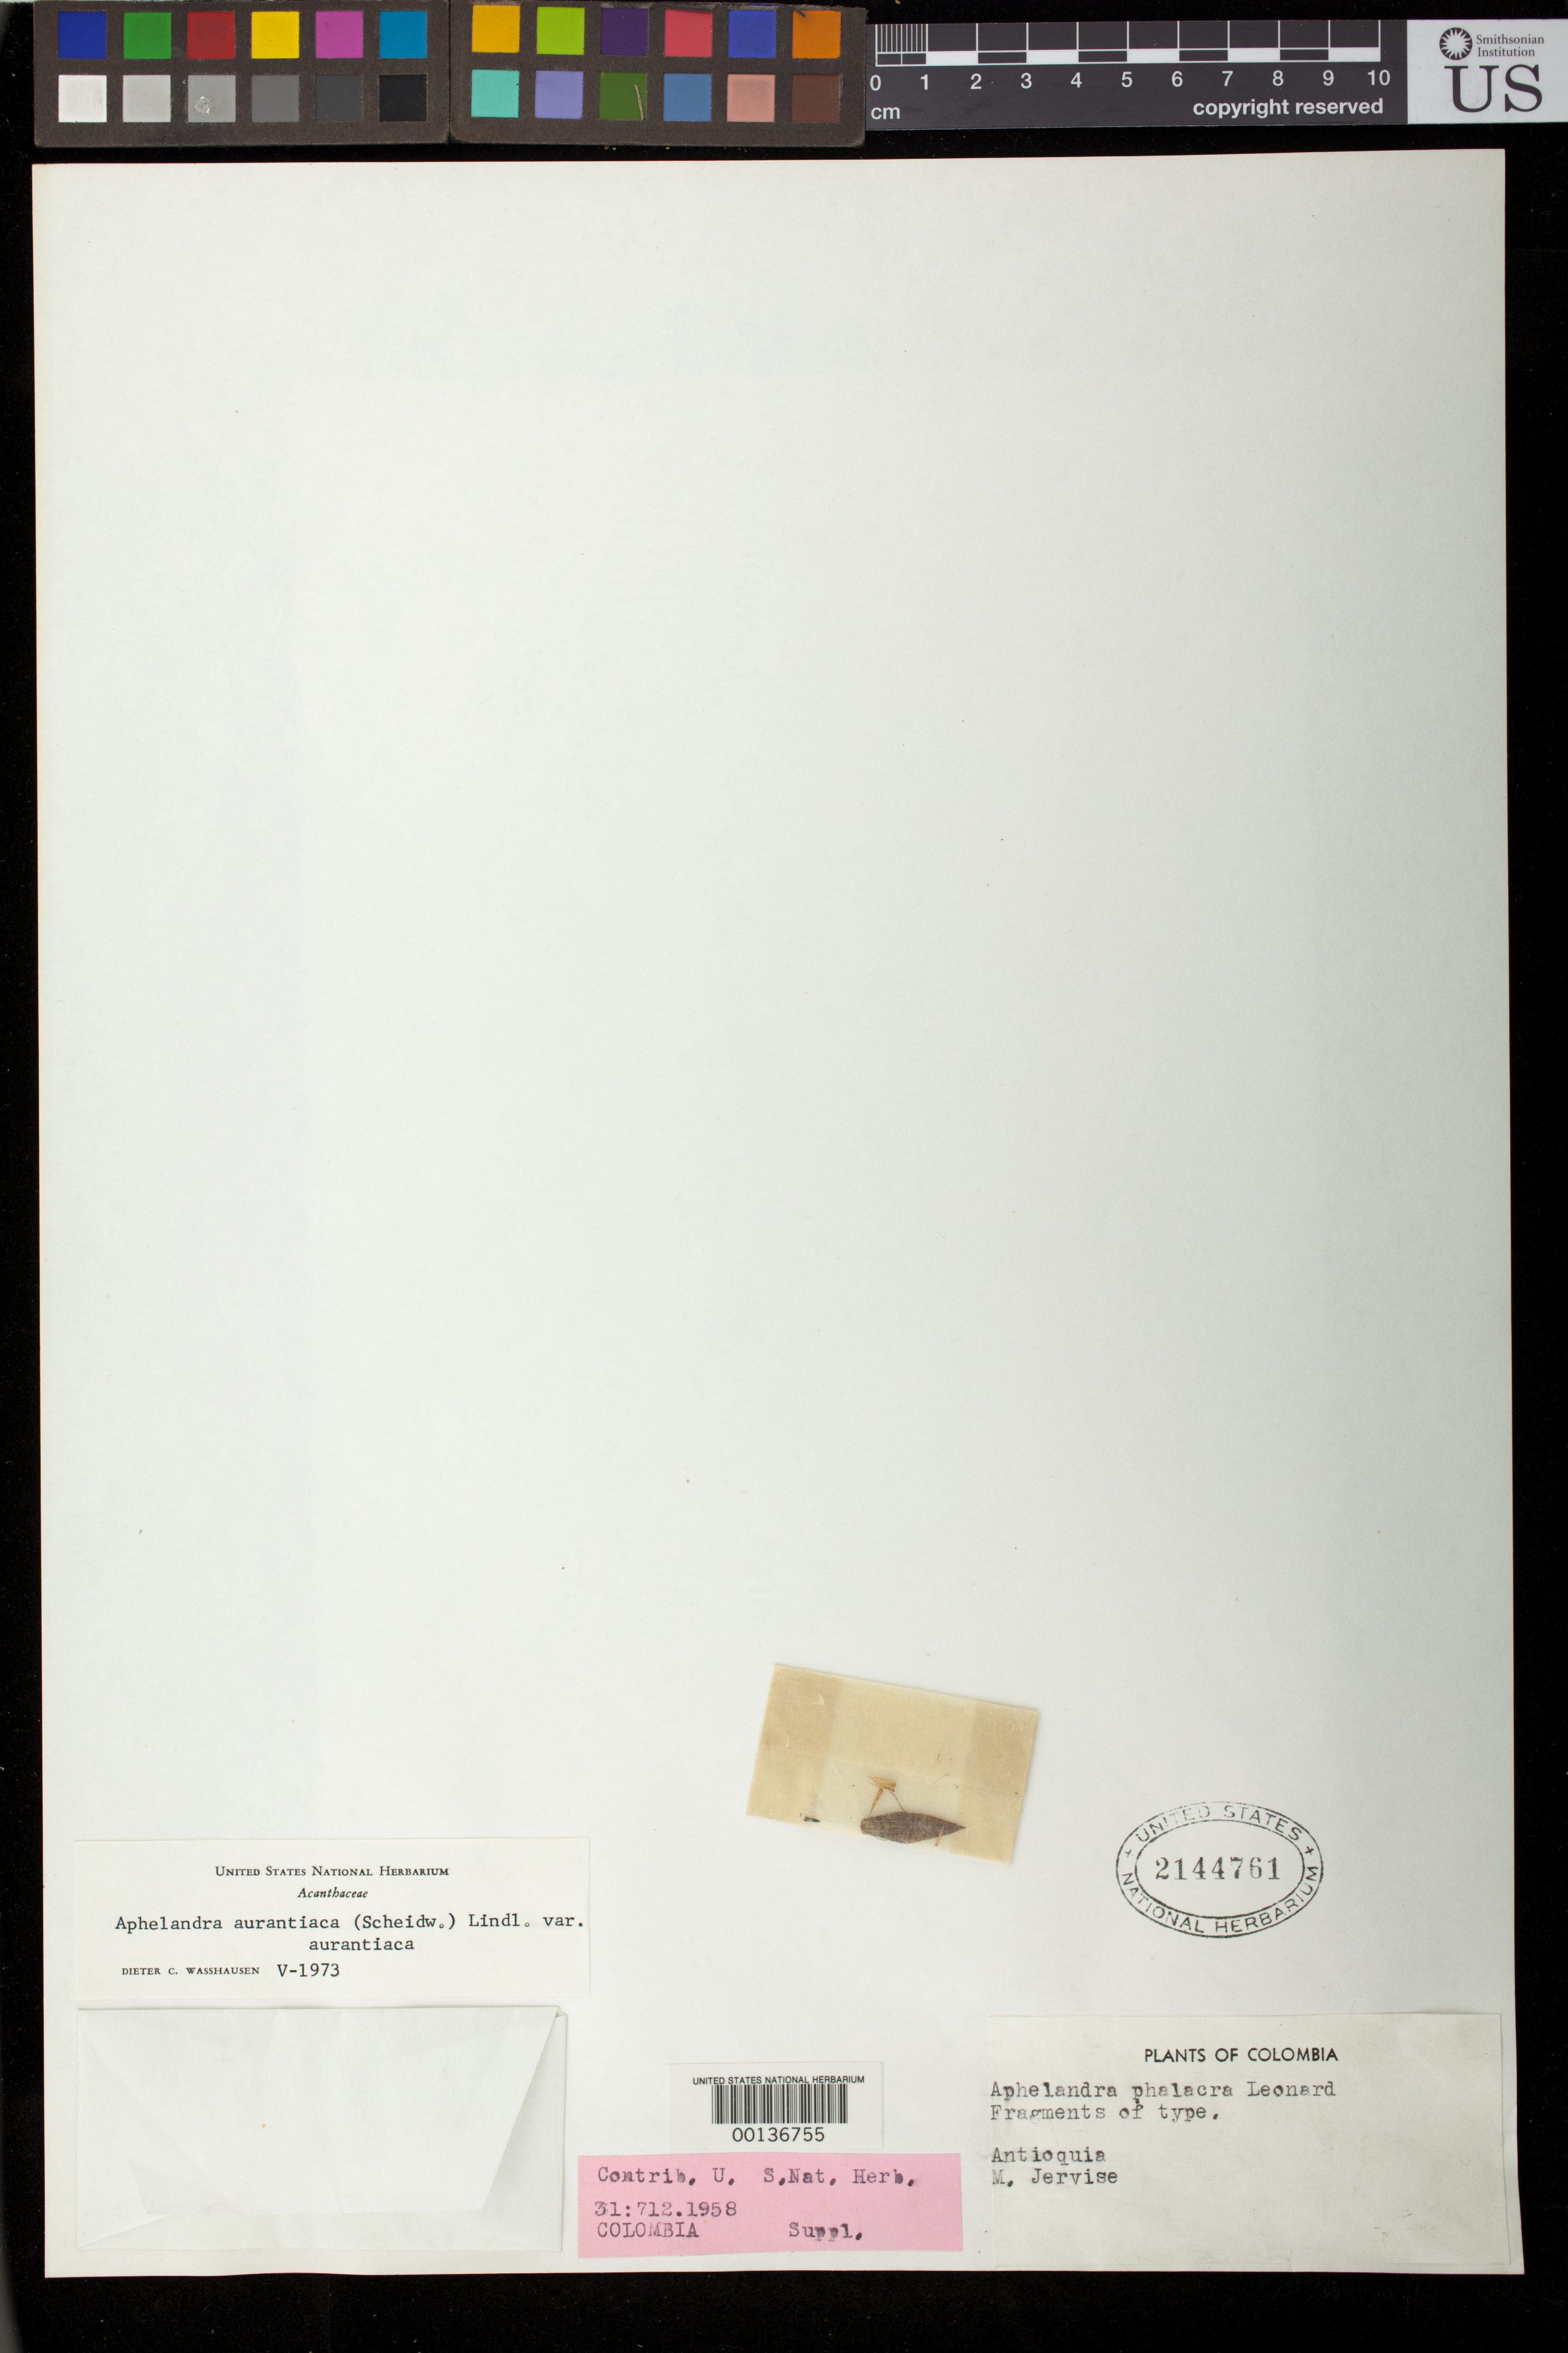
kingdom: Plantae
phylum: Tracheophyta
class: Magnoliopsida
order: Lamiales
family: Acanthaceae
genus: Aphelandra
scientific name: Aphelandra phalacra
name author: Leonard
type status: Isotype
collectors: W. Jervise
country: Colombia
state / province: Antioquia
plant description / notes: Fragmentary material of type specimen ex herb. unknown (source or original herbarium not indicated)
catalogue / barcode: US 2144761